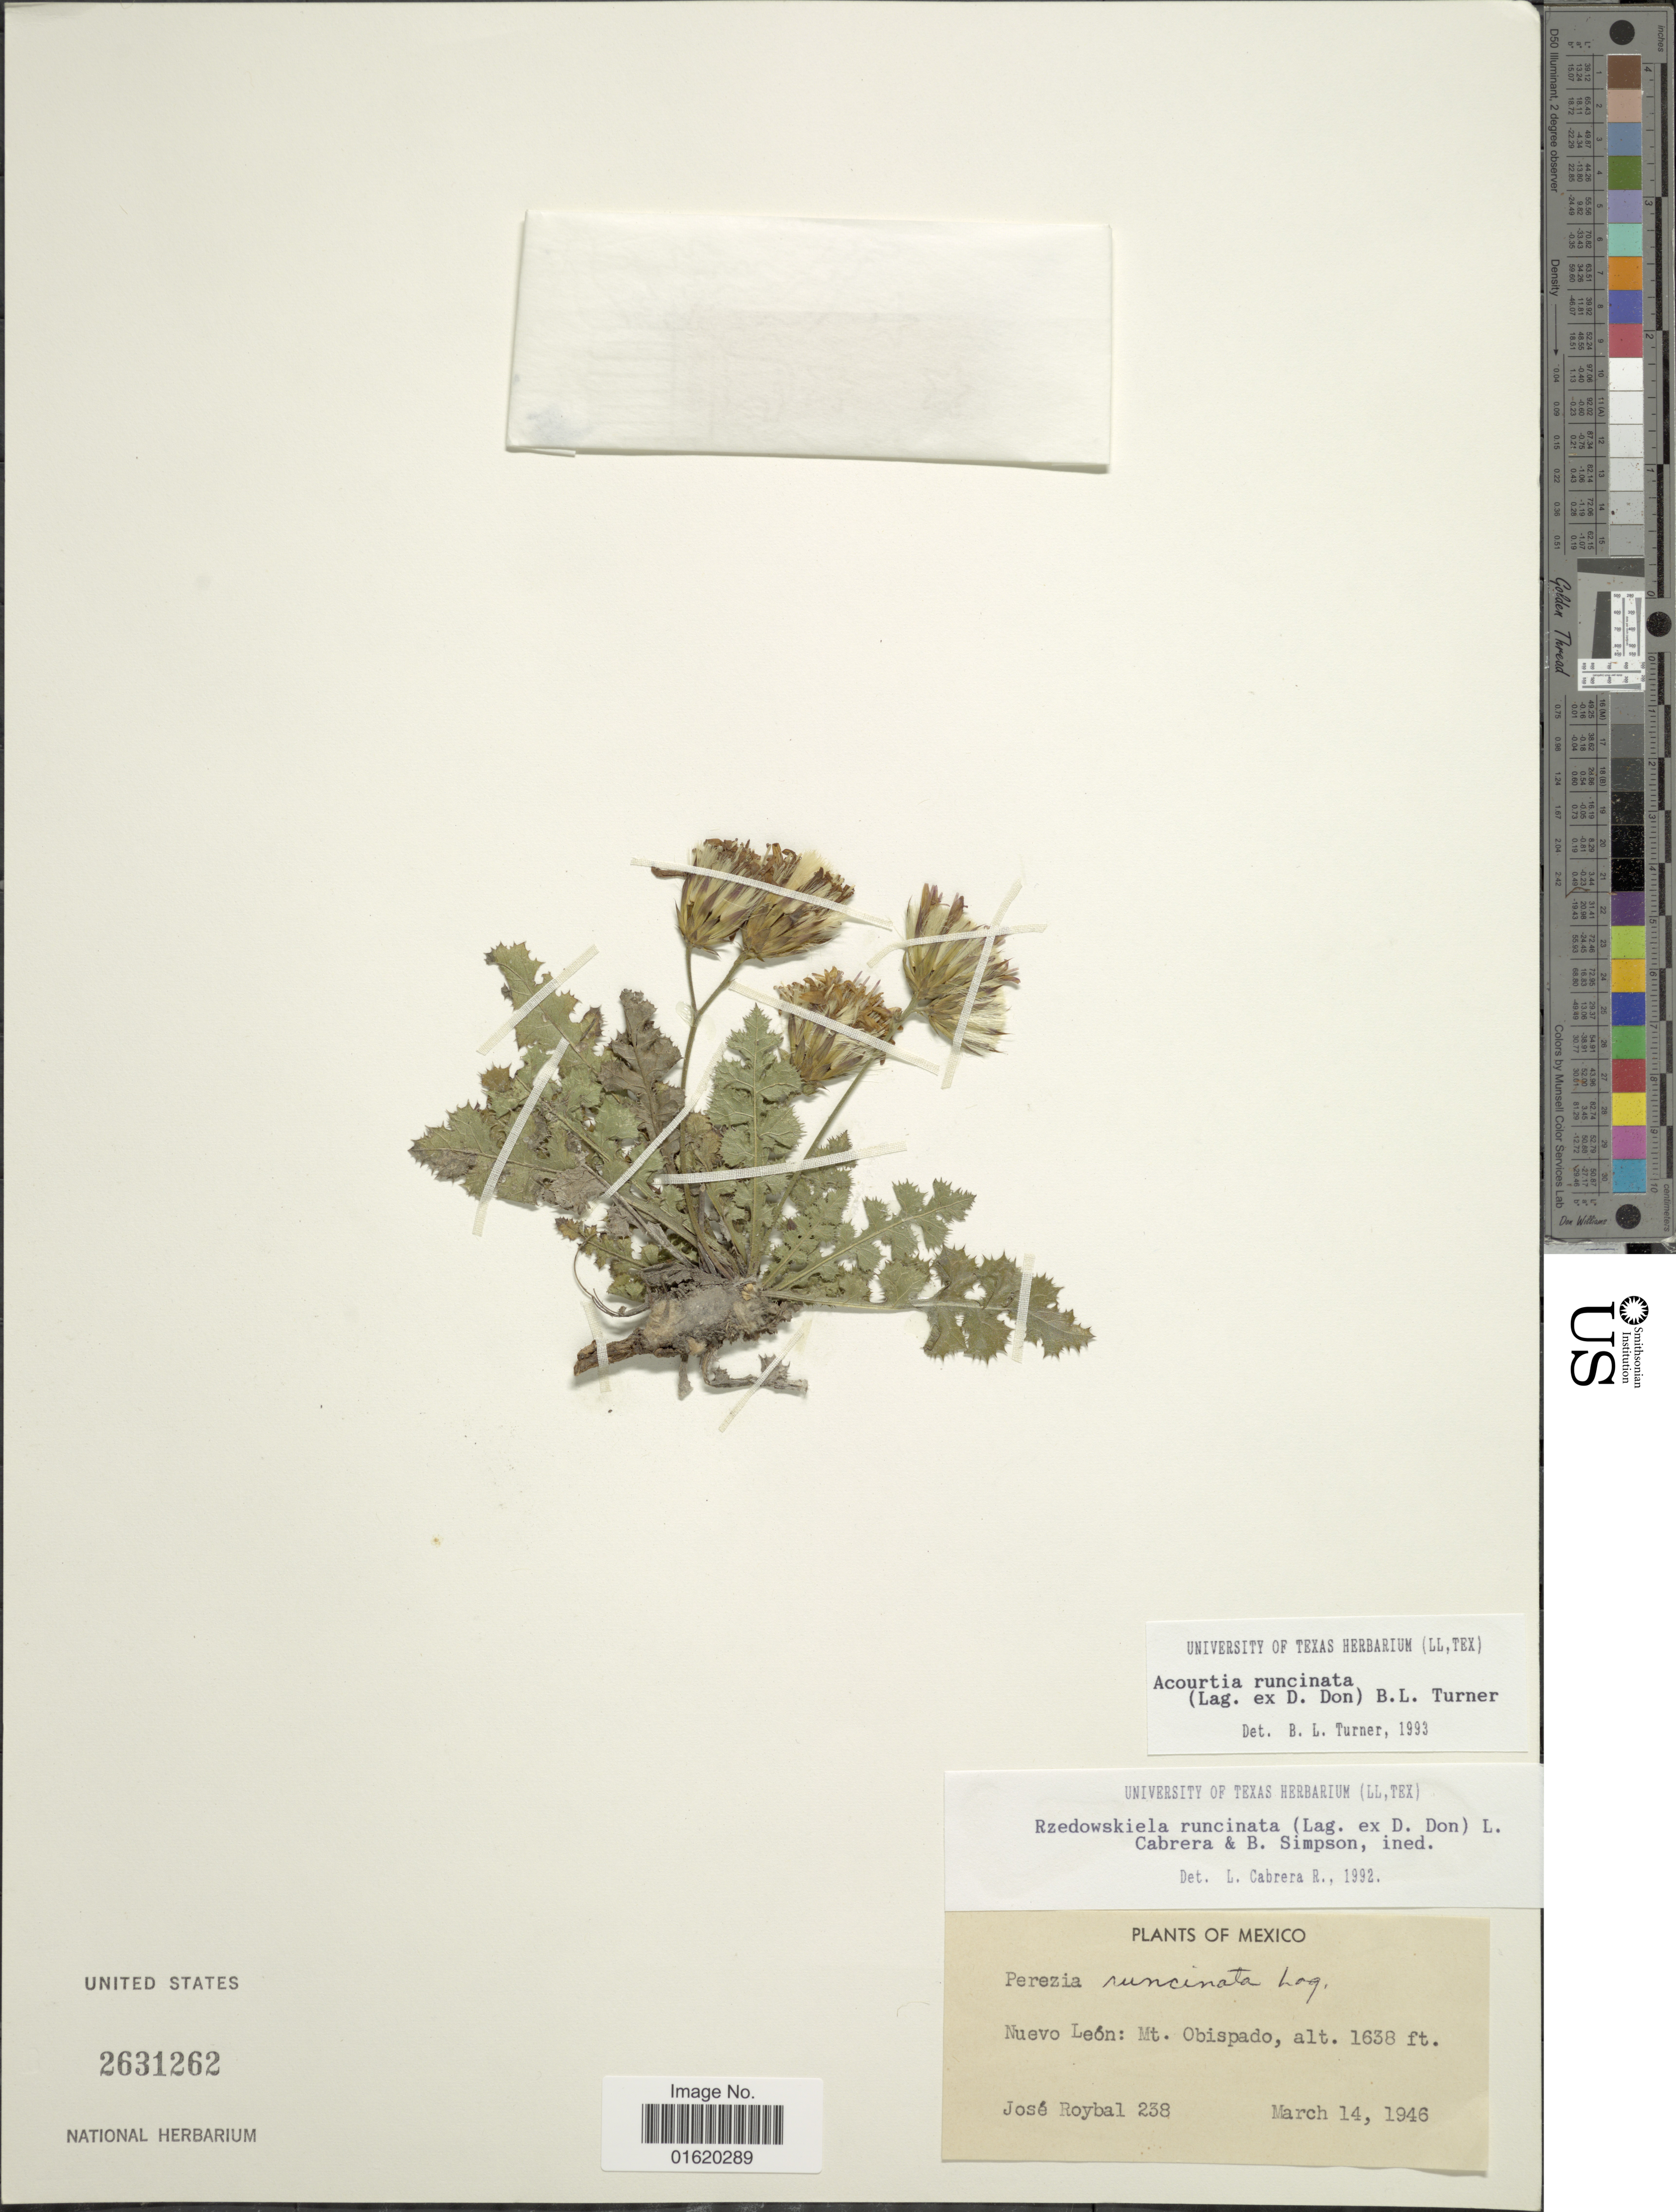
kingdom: Plantae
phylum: Tracheophyta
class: Magnoliopsida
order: Asterales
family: Asteraceae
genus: Acourtia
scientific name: Acourtia runcinata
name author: (D. Don) B.L. Turner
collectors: J. J. Roybal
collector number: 238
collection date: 1946-03-14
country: Mexico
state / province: Nuevo León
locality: Mt. Obispado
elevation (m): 499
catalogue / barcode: US 2631262